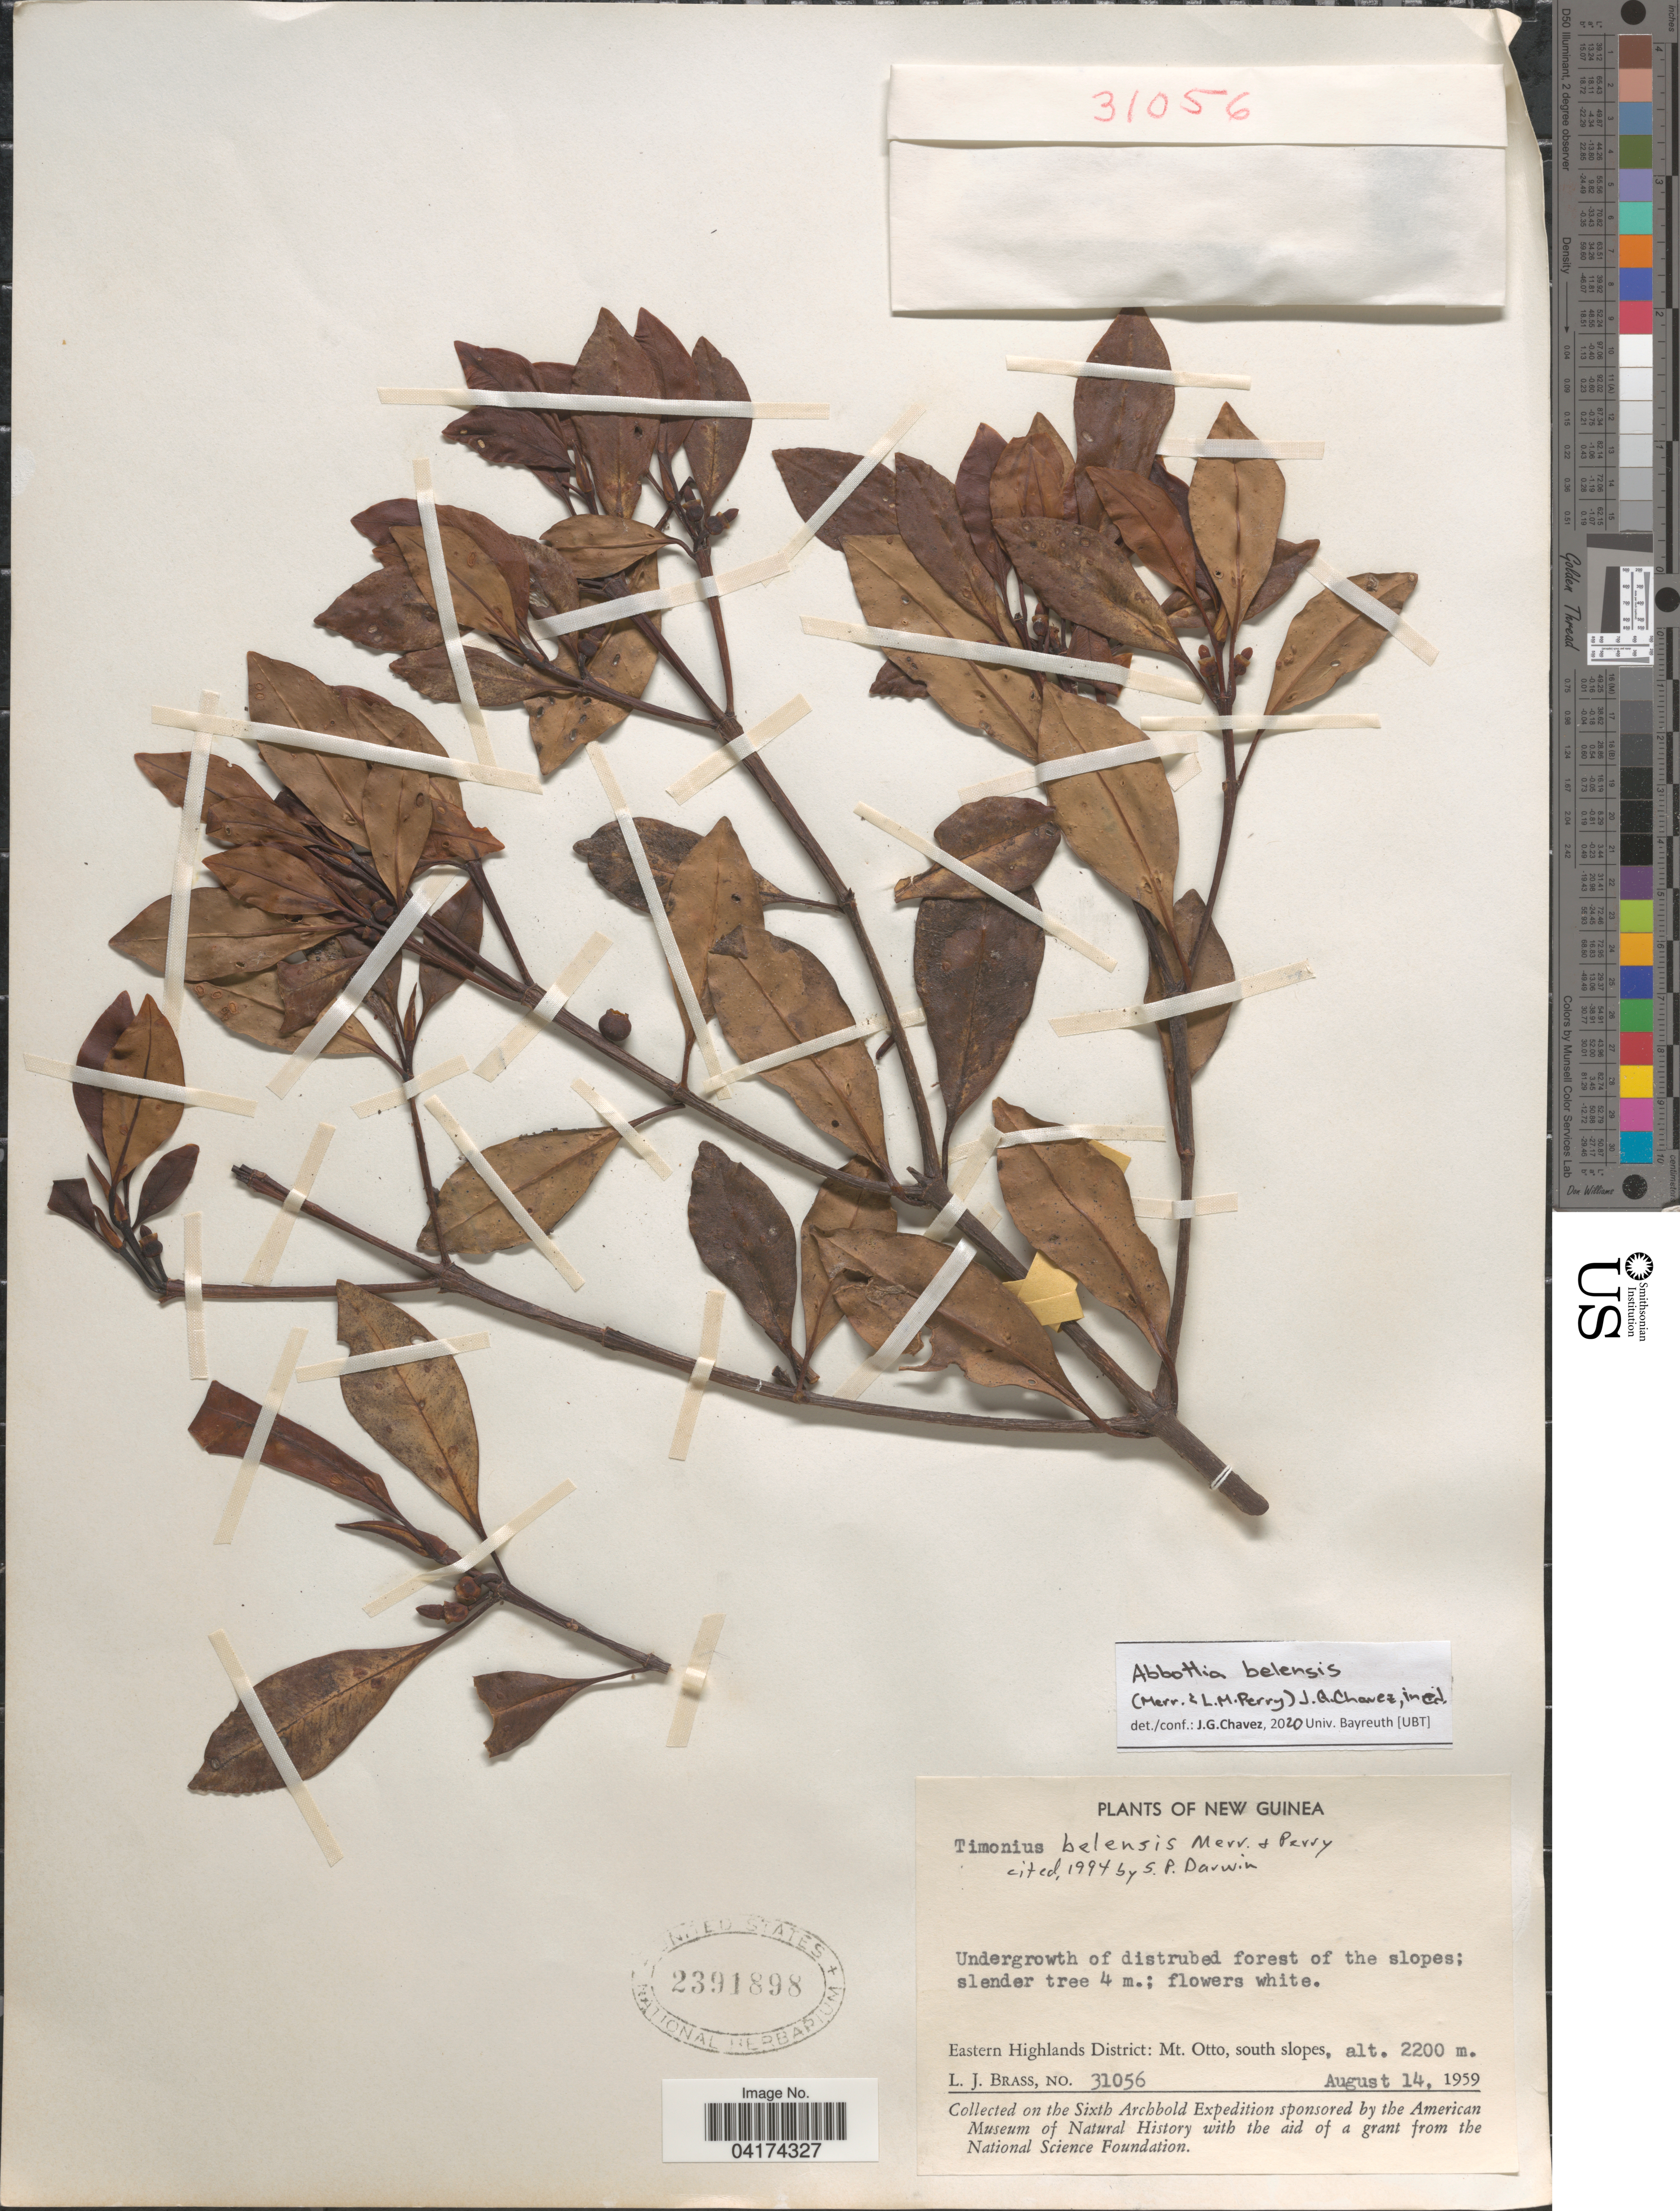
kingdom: Plantae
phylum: Tracheophyta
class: Magnoliopsida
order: Gentianales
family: Rubiaceae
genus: Abbottia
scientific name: Abbottia belensis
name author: (Merr. & L.M. Perry) J.G. Chavez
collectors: L. J. Brass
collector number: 31056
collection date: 1959-08-14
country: Papua New Guinea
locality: New Guinea. Eastern Highlands District: Mt. Otto, south slopes. The Sixth Archbold Expedition.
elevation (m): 2200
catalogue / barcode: US 2391898